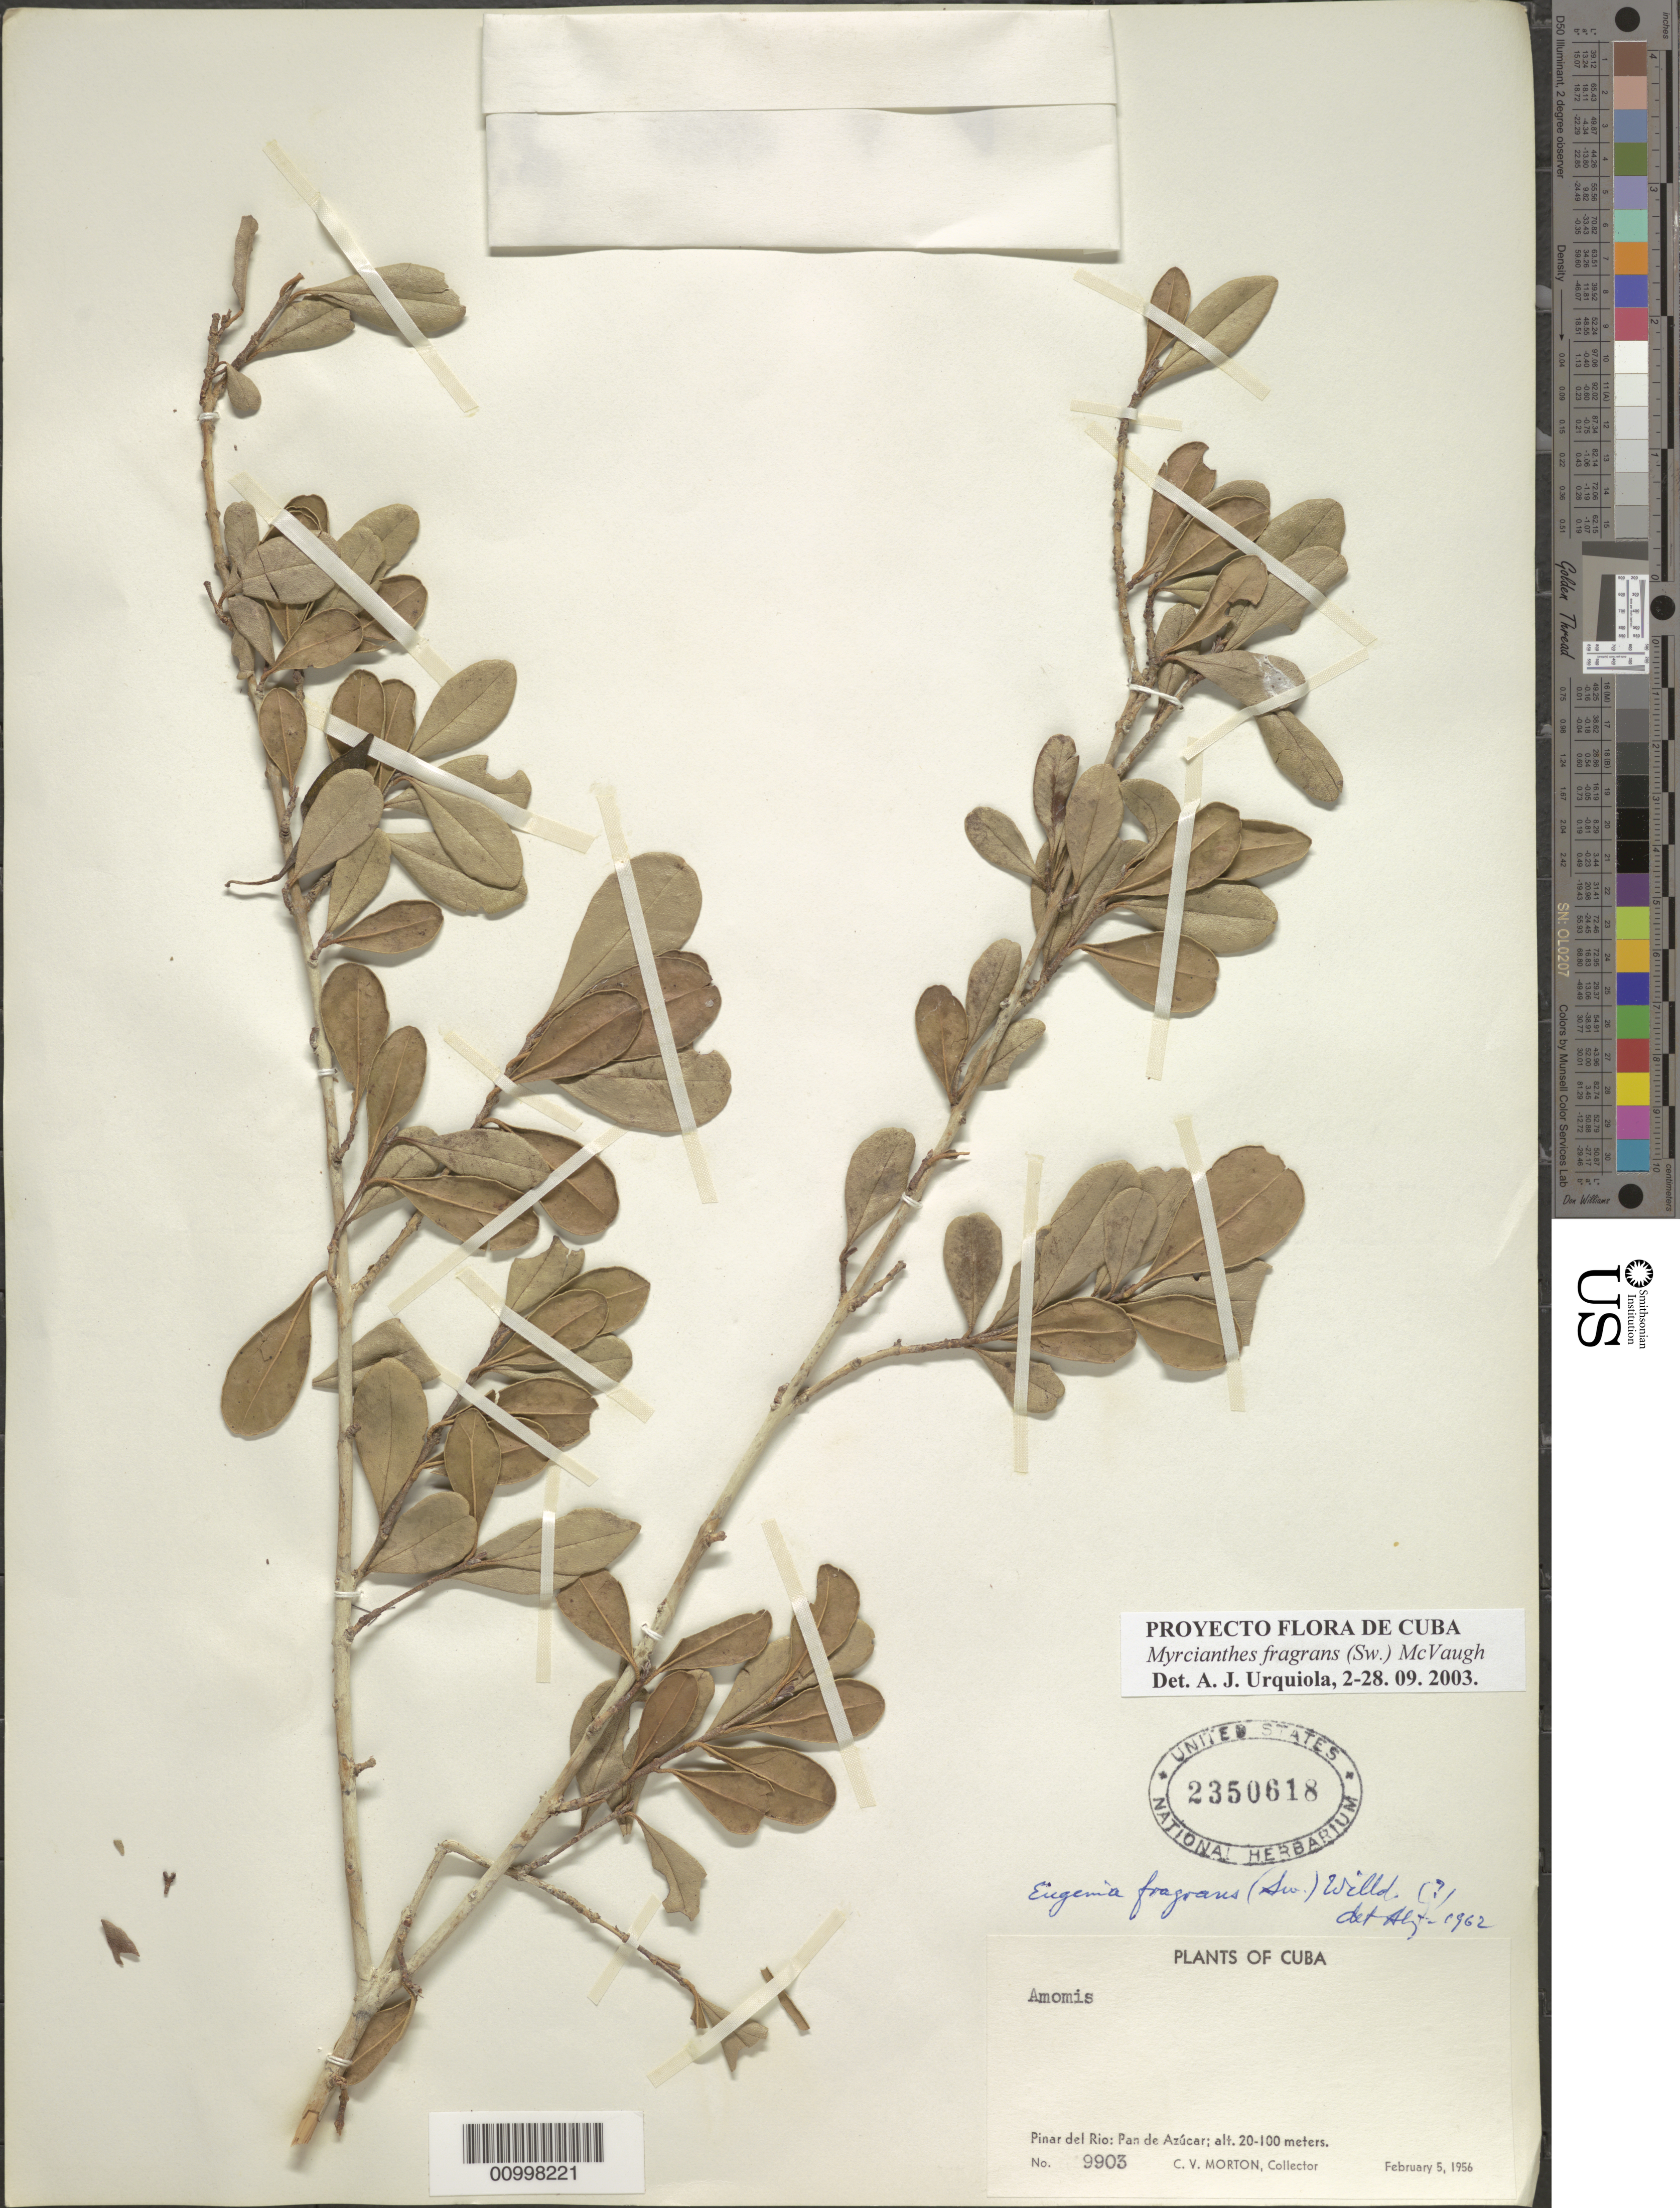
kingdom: Plantae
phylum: Tracheophyta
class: Magnoliopsida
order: Myrtales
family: Myrtaceae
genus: Myrcianthes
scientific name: Myrcianthes fragrans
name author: (Sw.) McVaugh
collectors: C. V. Morton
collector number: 9903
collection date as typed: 05 Feb 1956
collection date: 1956-02-05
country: Cuba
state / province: Pinar del Rio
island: Cuba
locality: Azúcar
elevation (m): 20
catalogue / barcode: US 2350618